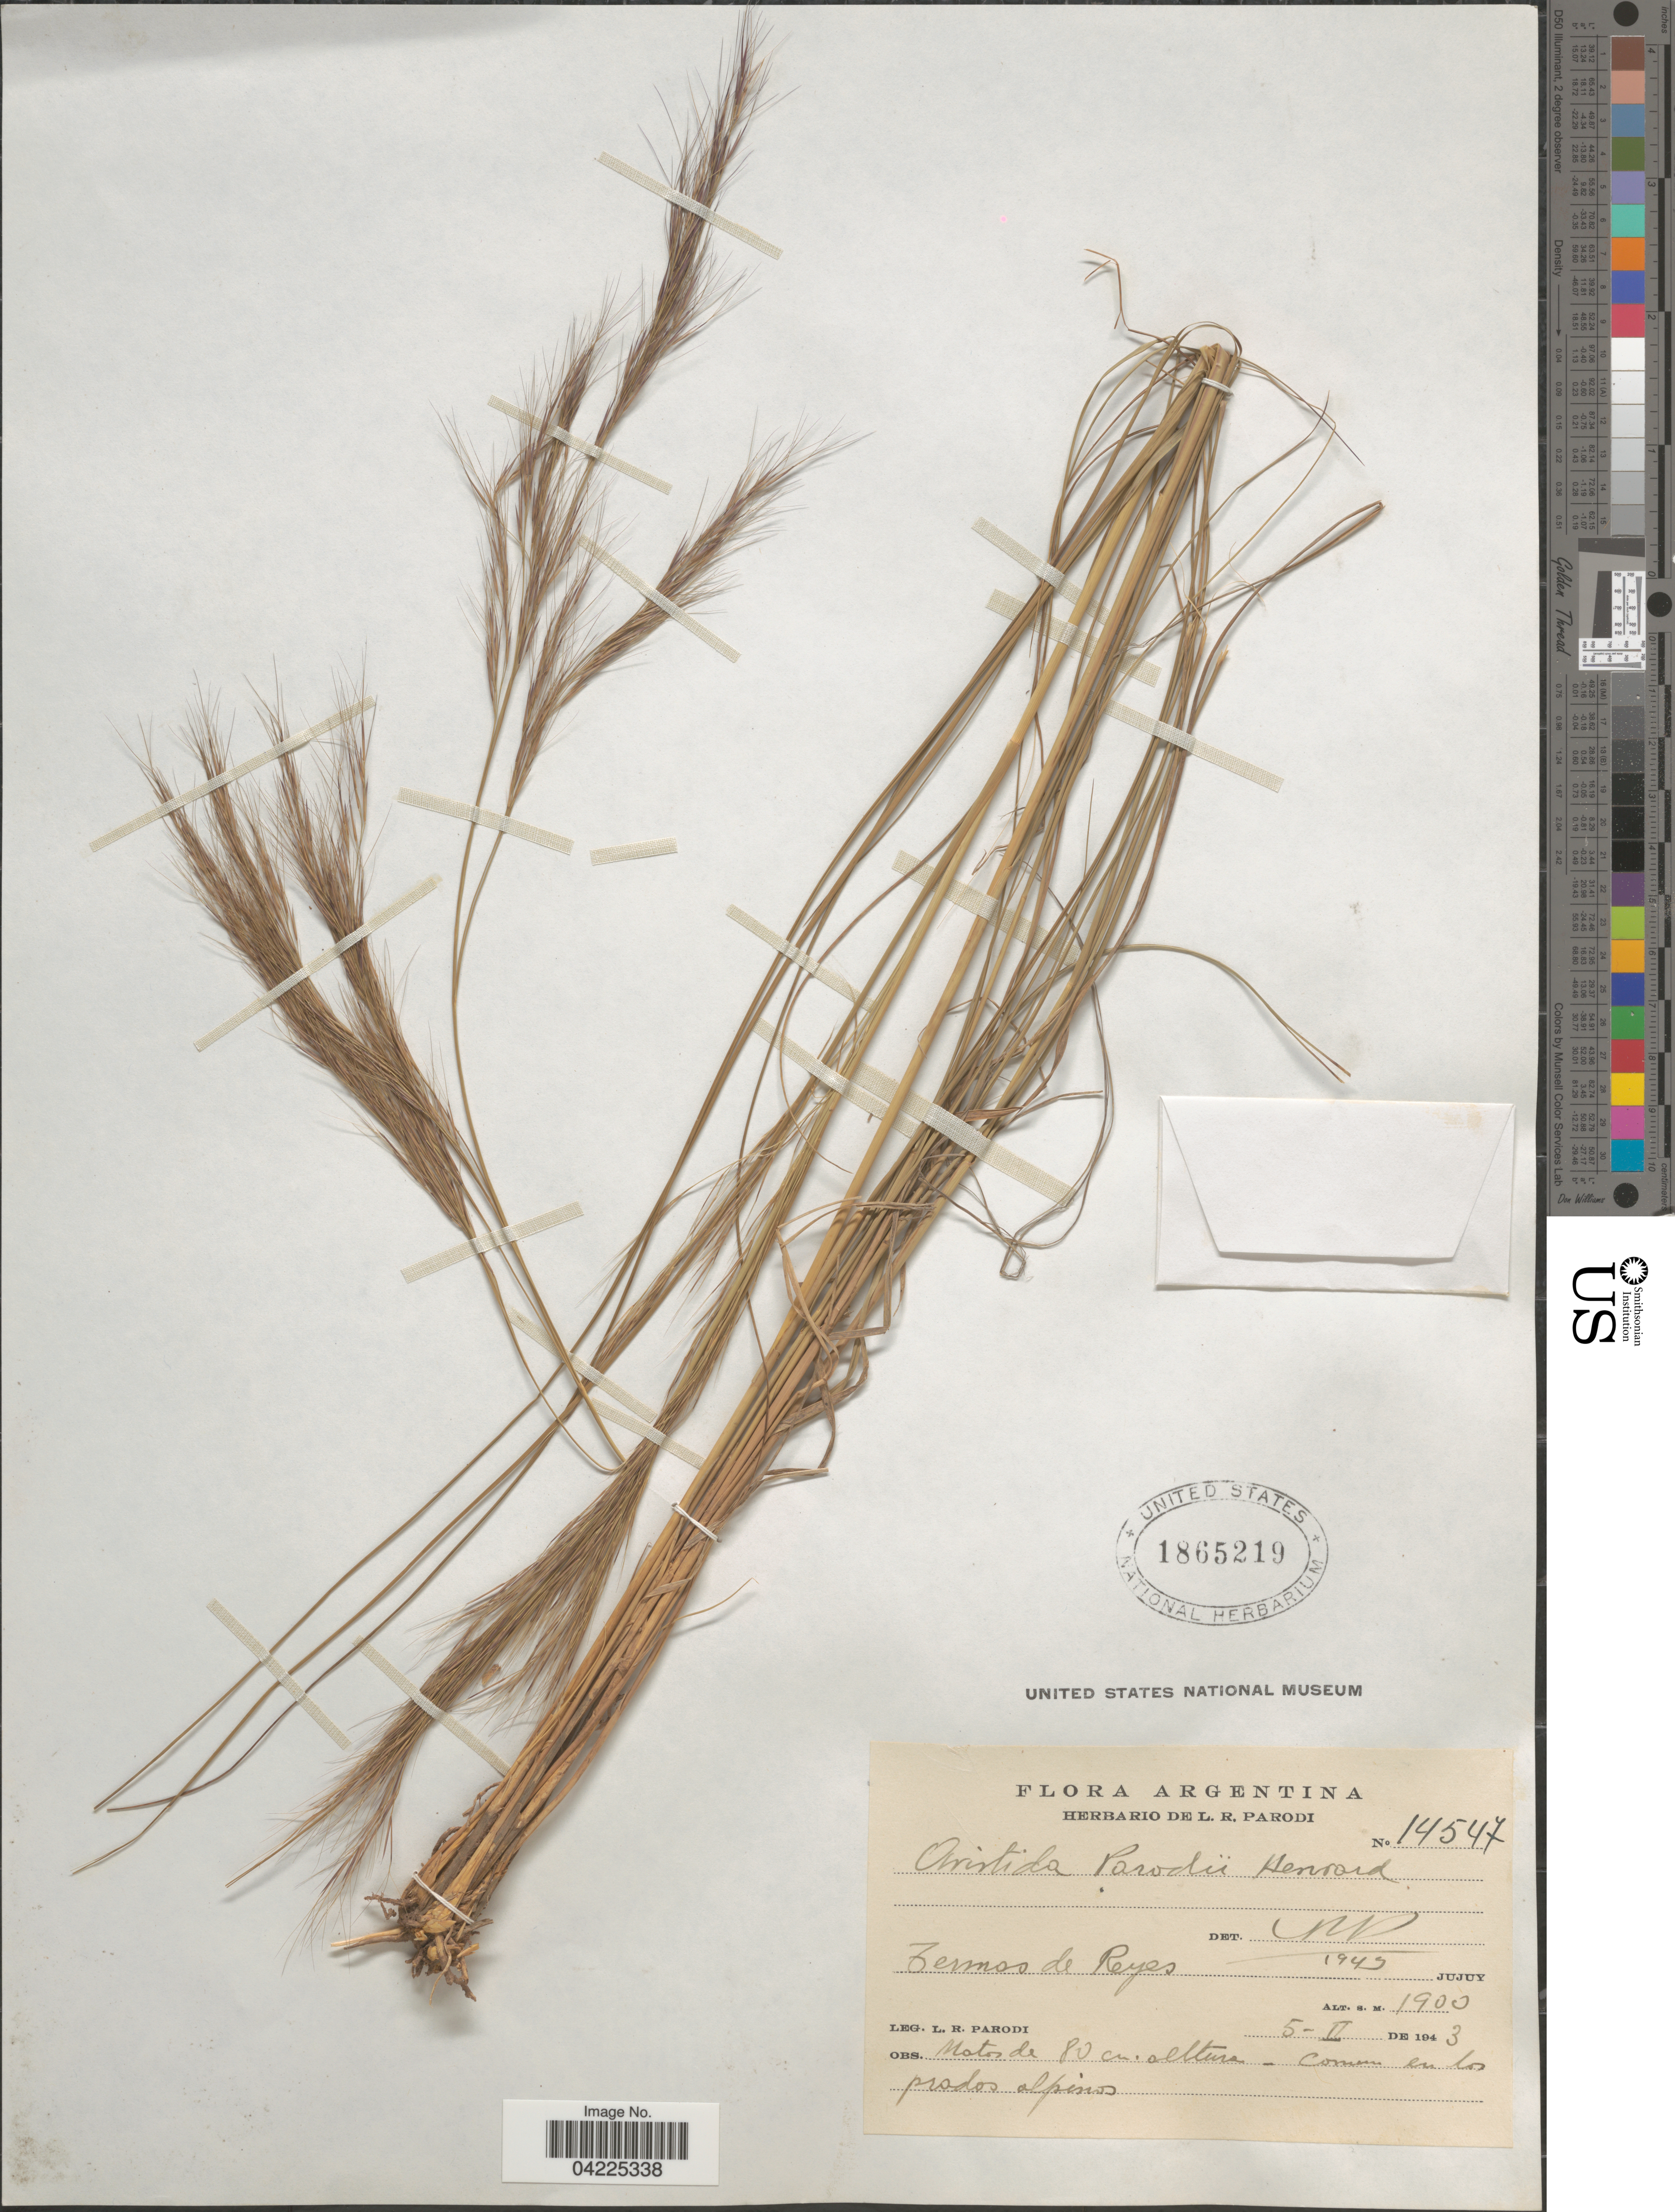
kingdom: Plantae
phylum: Tracheophyta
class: Liliopsida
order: Poales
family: Poaceae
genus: Aristida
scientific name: Aristida parodii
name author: Henr.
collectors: L. R. Parodi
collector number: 14547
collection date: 1943-02-05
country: Argentina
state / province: Jujuy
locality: Termas de Reyes.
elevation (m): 1900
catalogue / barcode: US 1865219